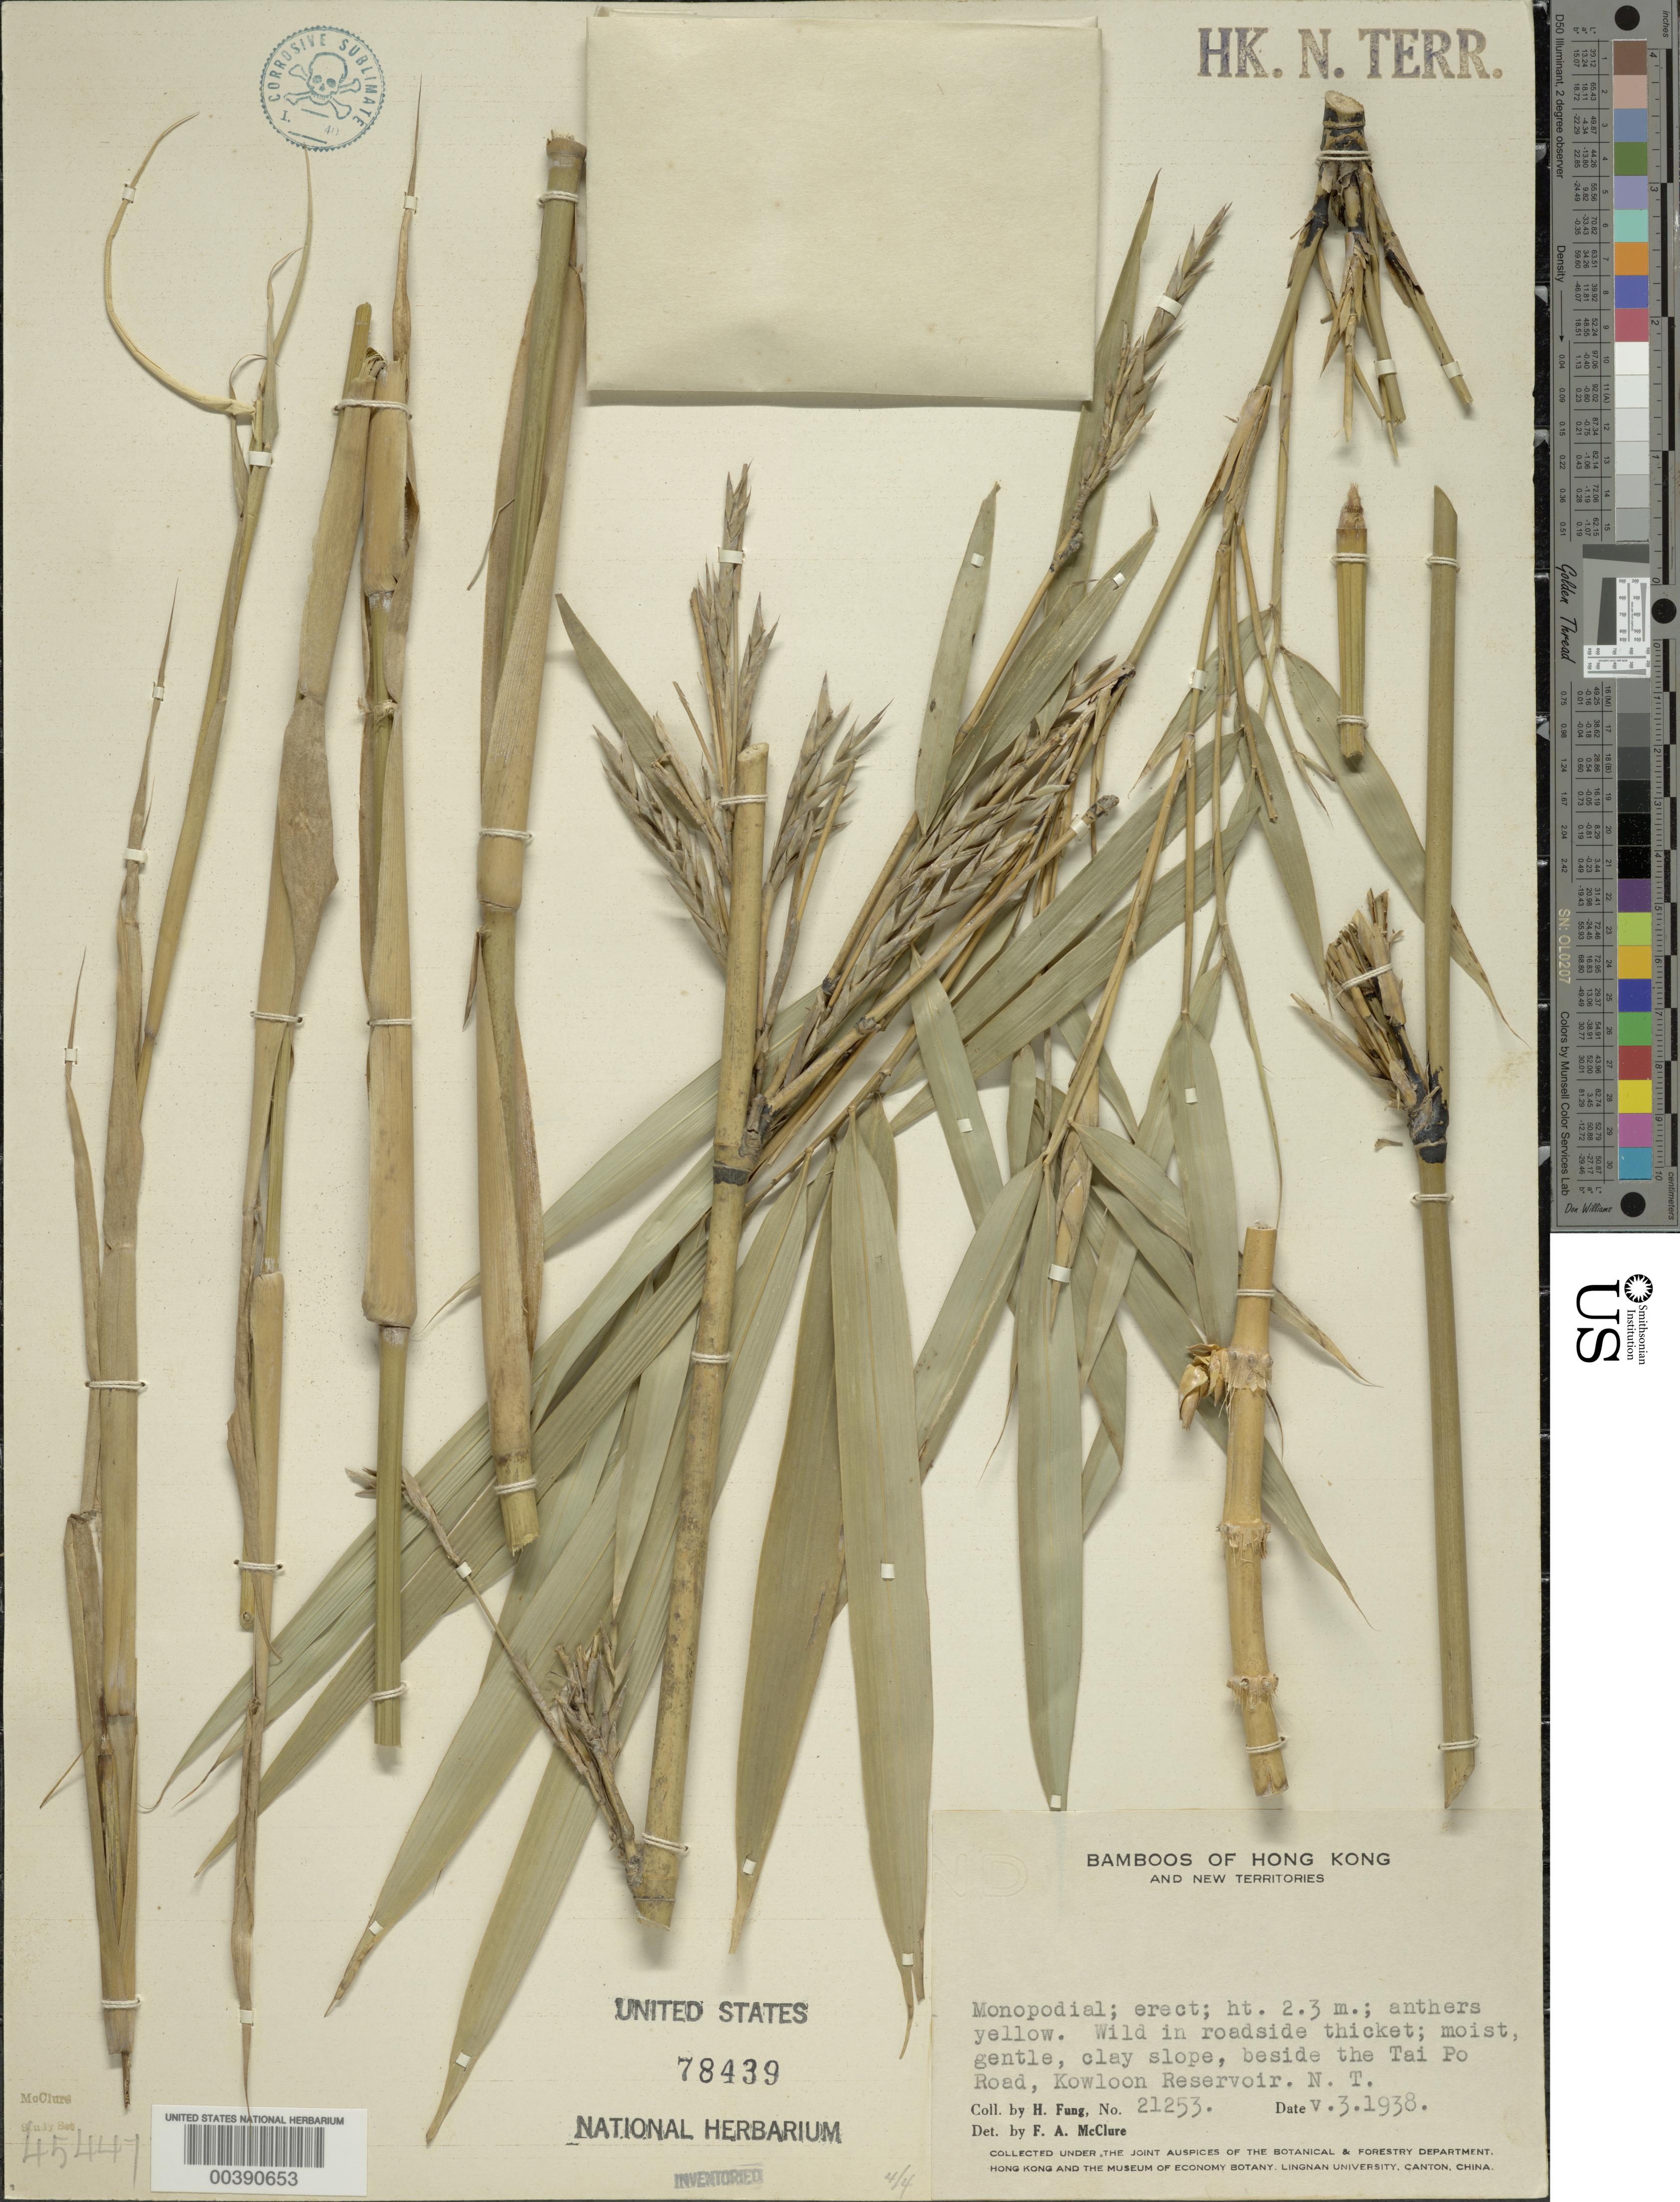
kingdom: Plantae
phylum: Tracheophyta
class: Liliopsida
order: Poales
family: Poaceae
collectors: H. L. Fung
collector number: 21253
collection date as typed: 03 May 1938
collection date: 1938-05-03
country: China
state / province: Hong Kong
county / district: New Territories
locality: Kowloon reservoir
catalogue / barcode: US 78439